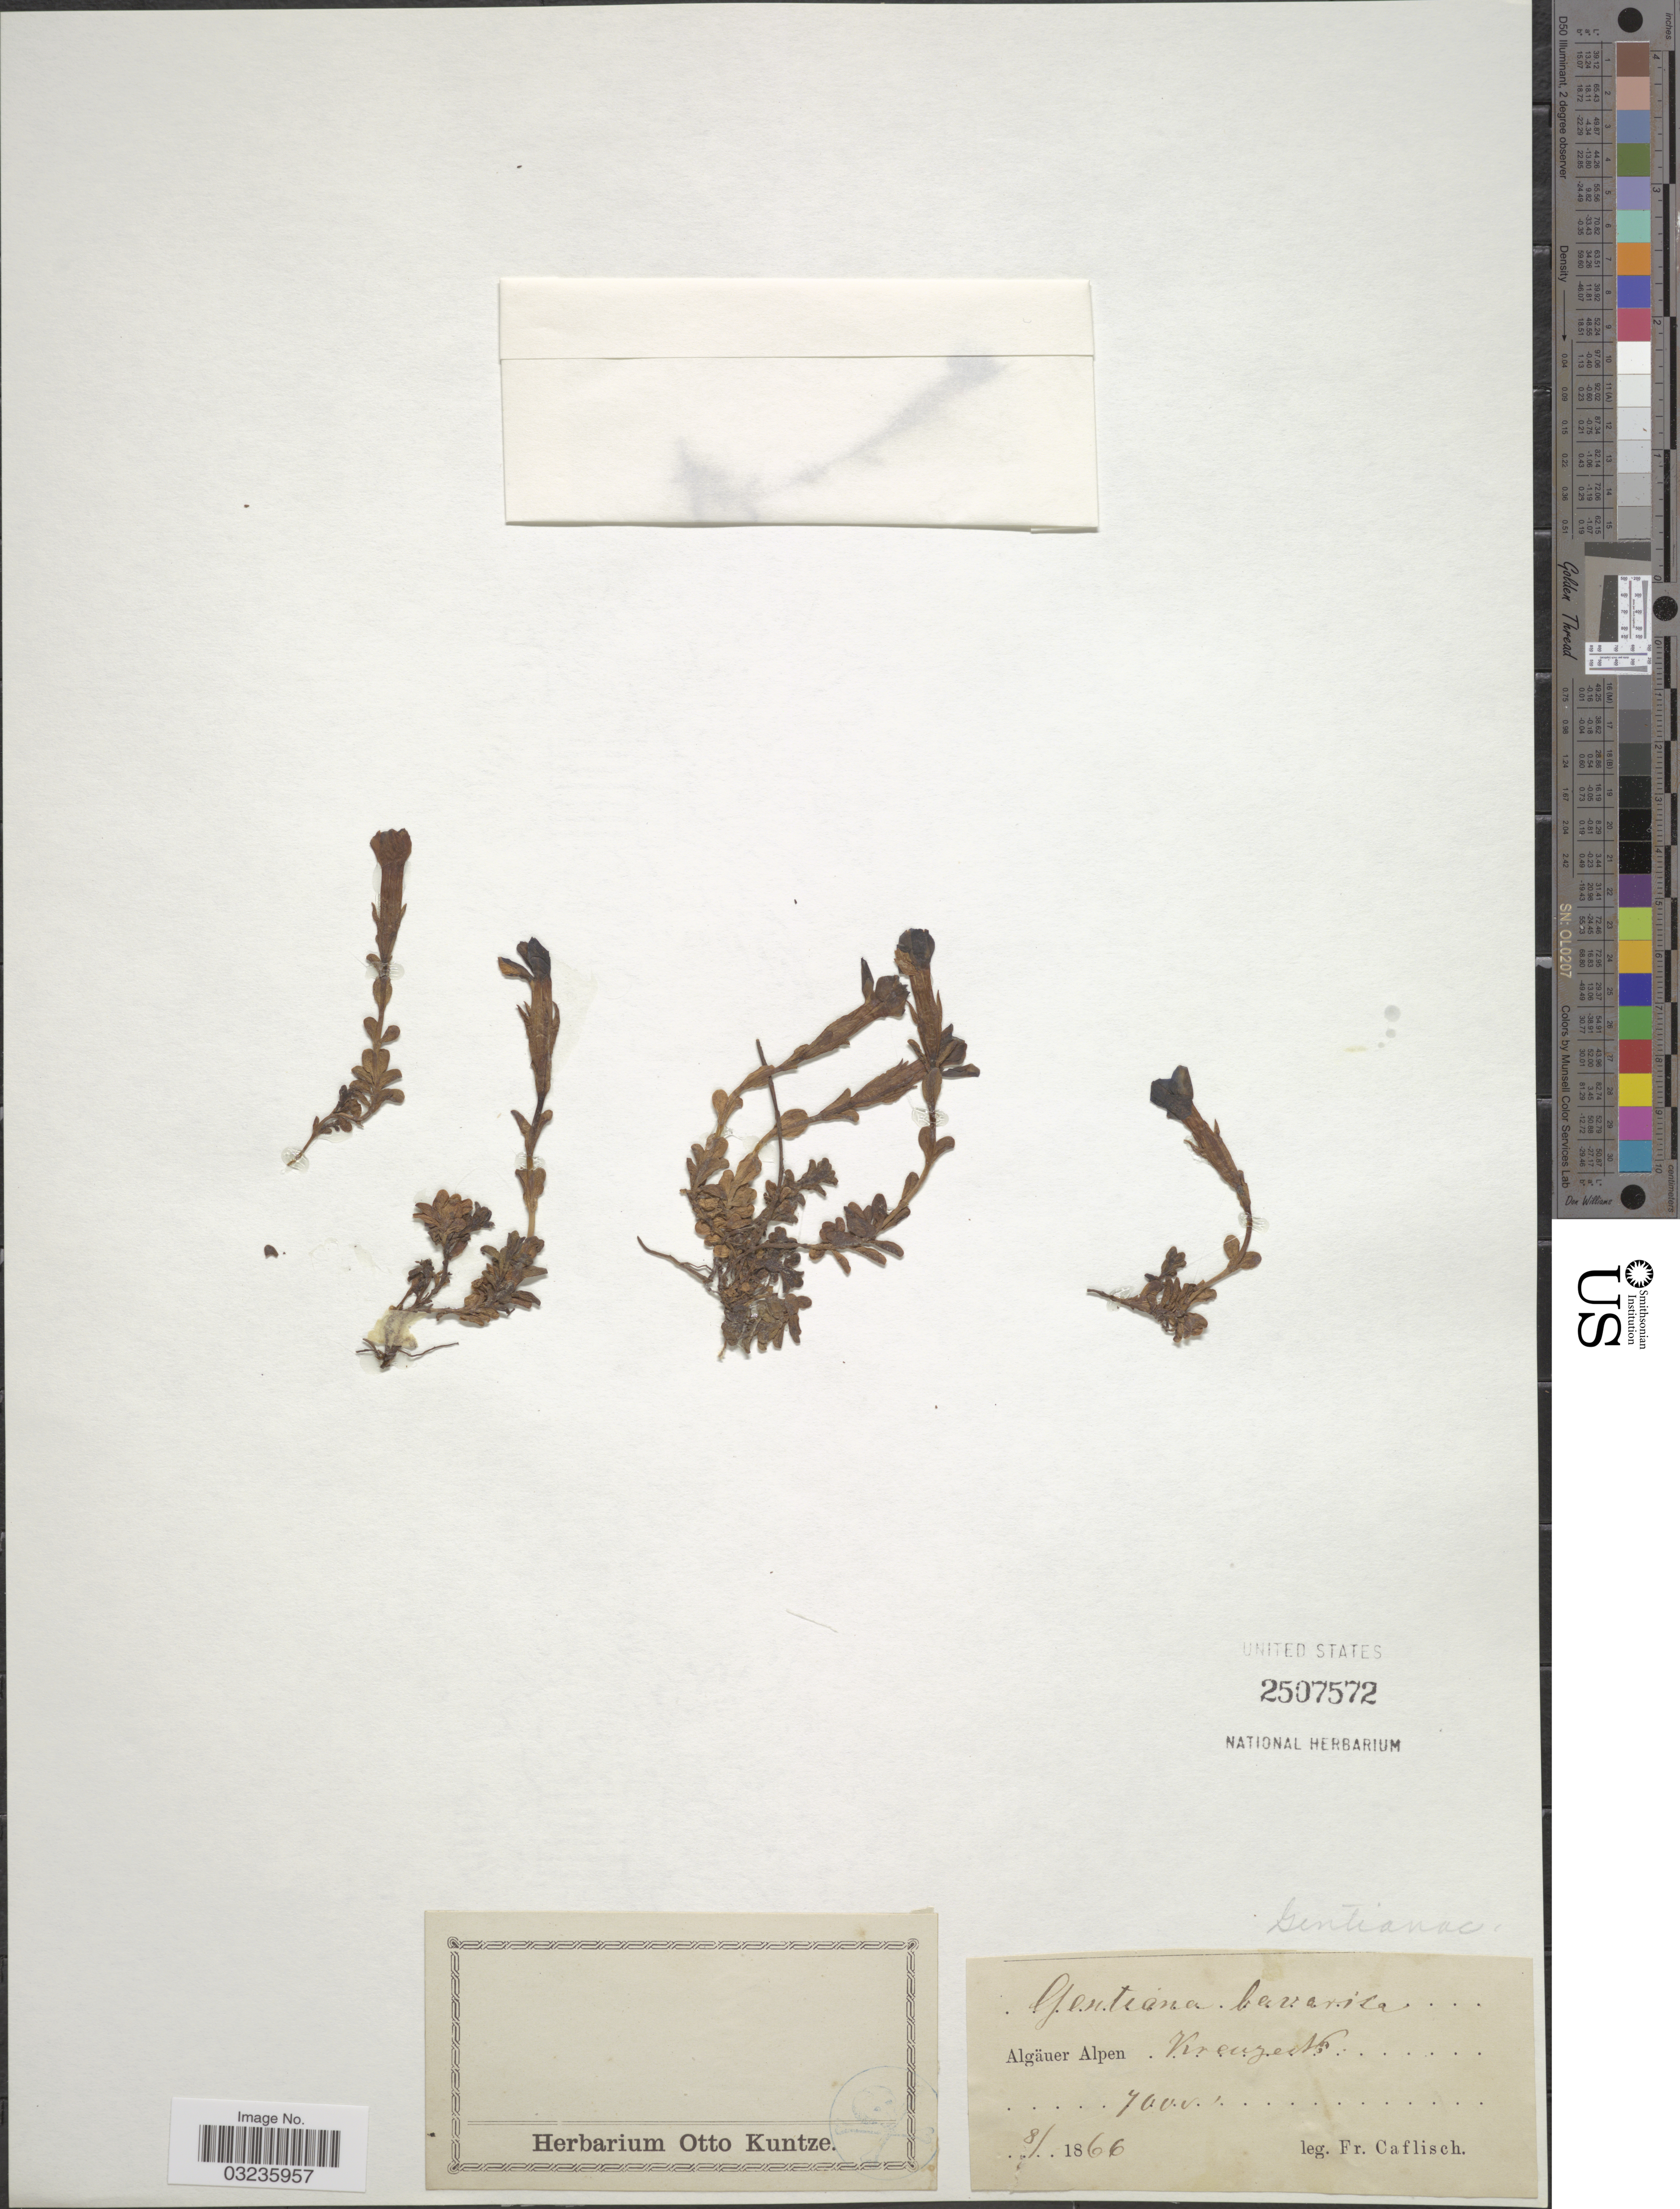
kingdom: Plantae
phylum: Tracheophyta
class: Magnoliopsida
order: Gentianales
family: Gentianaceae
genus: Gentiana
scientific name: Gentiana bavarica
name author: L.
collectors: J. F. Caflisch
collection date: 1866-08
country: Germany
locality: Algäuer Alpen, Kreuzert [interpreted].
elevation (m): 2134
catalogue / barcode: US 2507572